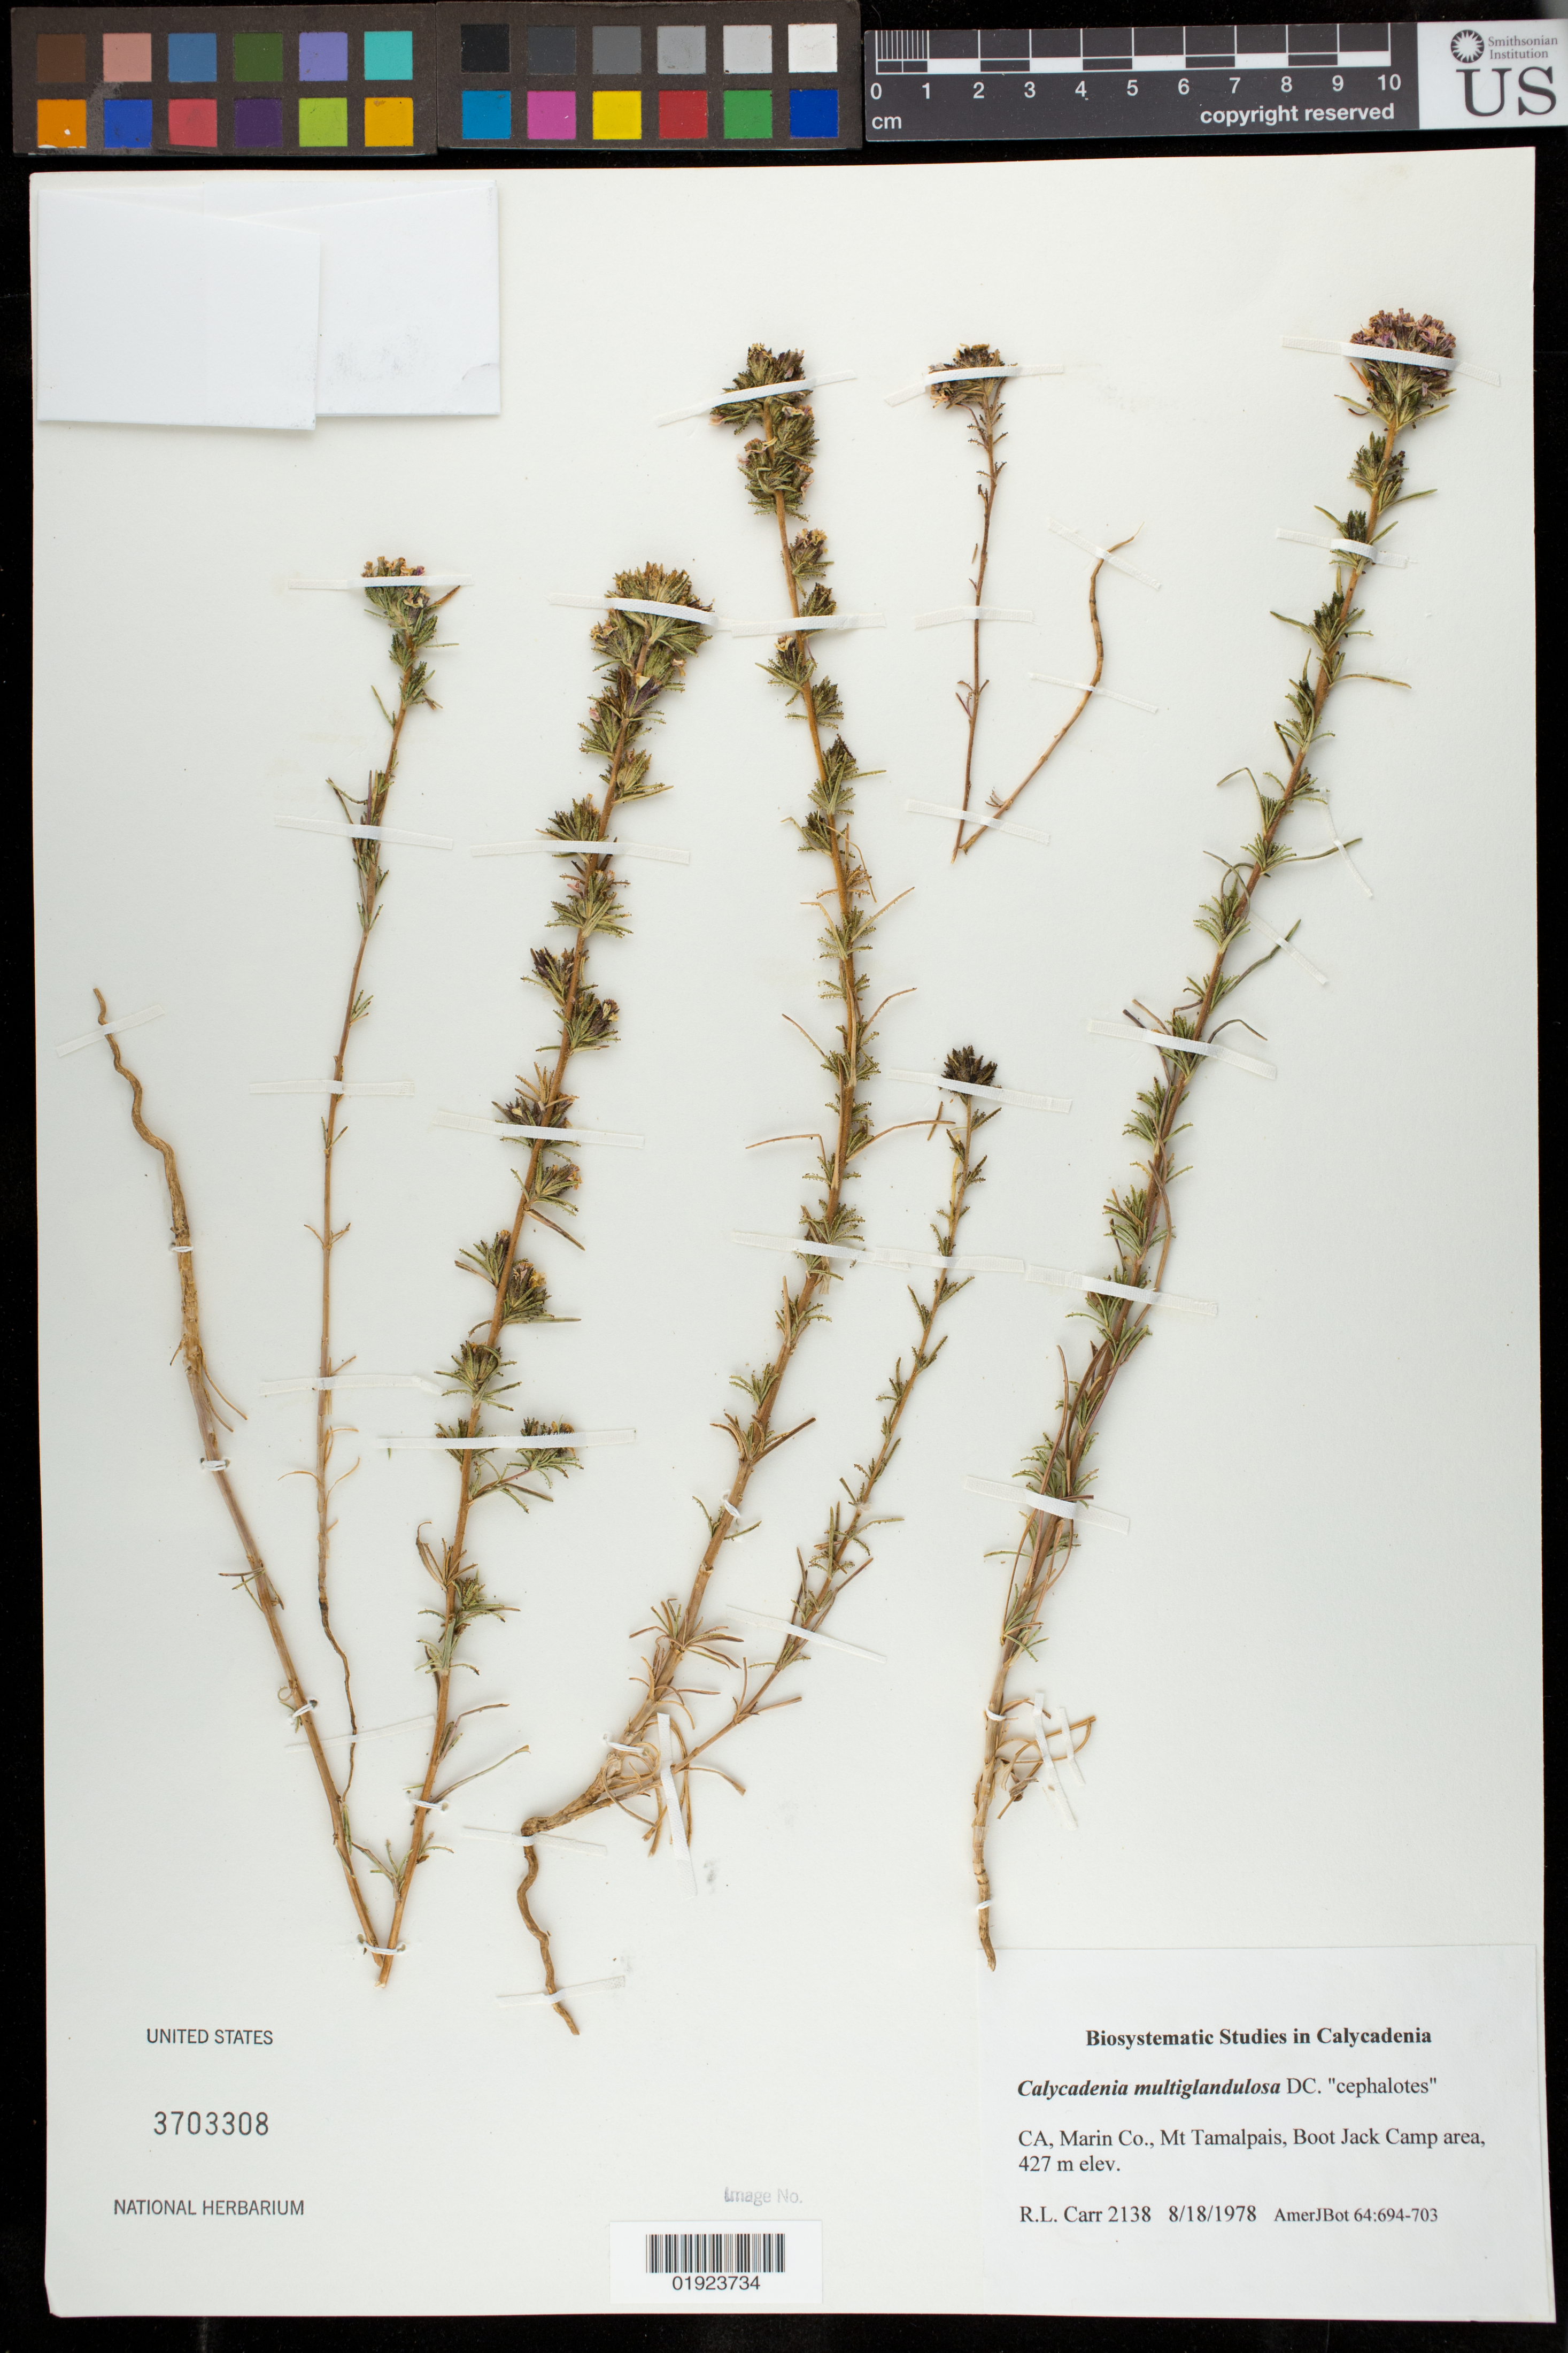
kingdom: Plantae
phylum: Tracheophyta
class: Magnoliopsida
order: Asterales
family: Asteraceae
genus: Calycadenia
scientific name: Calycadenia multiglandulosa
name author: DC.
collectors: R. Carr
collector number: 2138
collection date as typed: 8/18/1978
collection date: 1978-08-18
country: United States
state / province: California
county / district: Marin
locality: Mt Tamalpais, Boot Jack Camp area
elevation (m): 427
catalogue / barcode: US 3703308